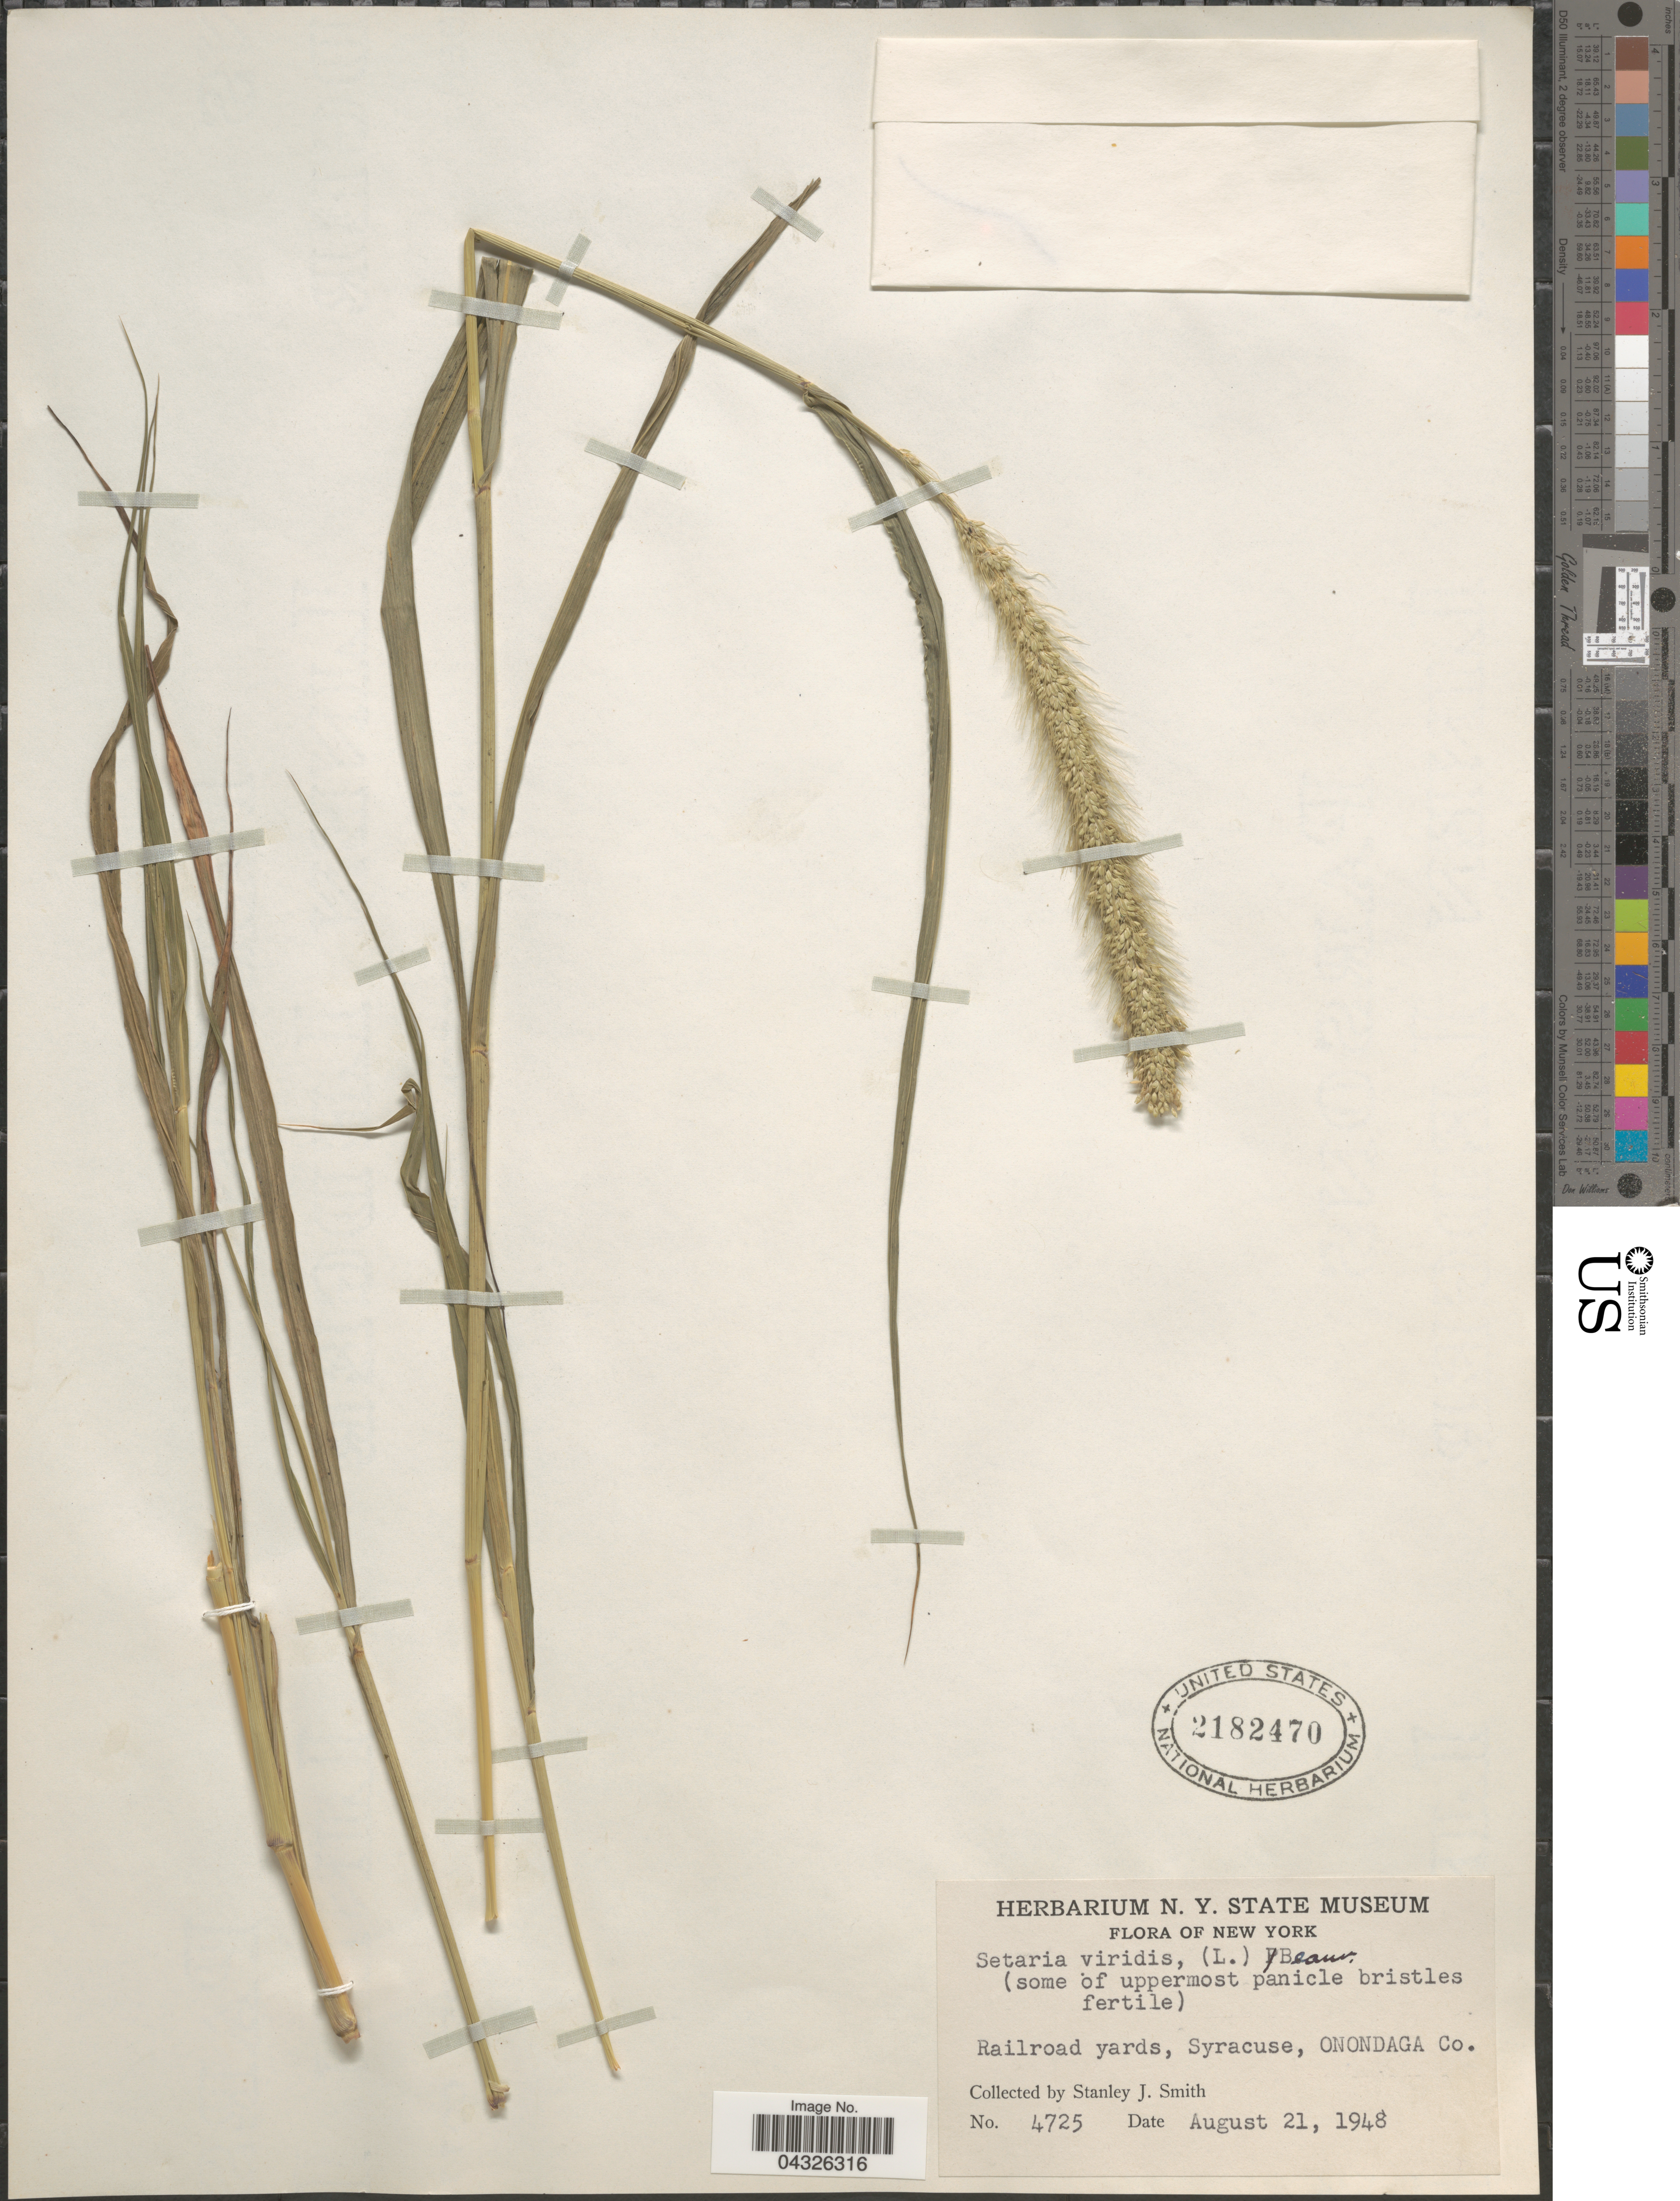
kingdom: Plantae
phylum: Tracheophyta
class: Liliopsida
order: Poales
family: Poaceae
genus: Setaria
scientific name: Setaria viridis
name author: (L.) P. Beauv.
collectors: S. Smith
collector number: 4725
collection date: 1948-08-21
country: United States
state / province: New York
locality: Railroad yards, Syracuse, Onondaga Co.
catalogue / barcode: US 2182470